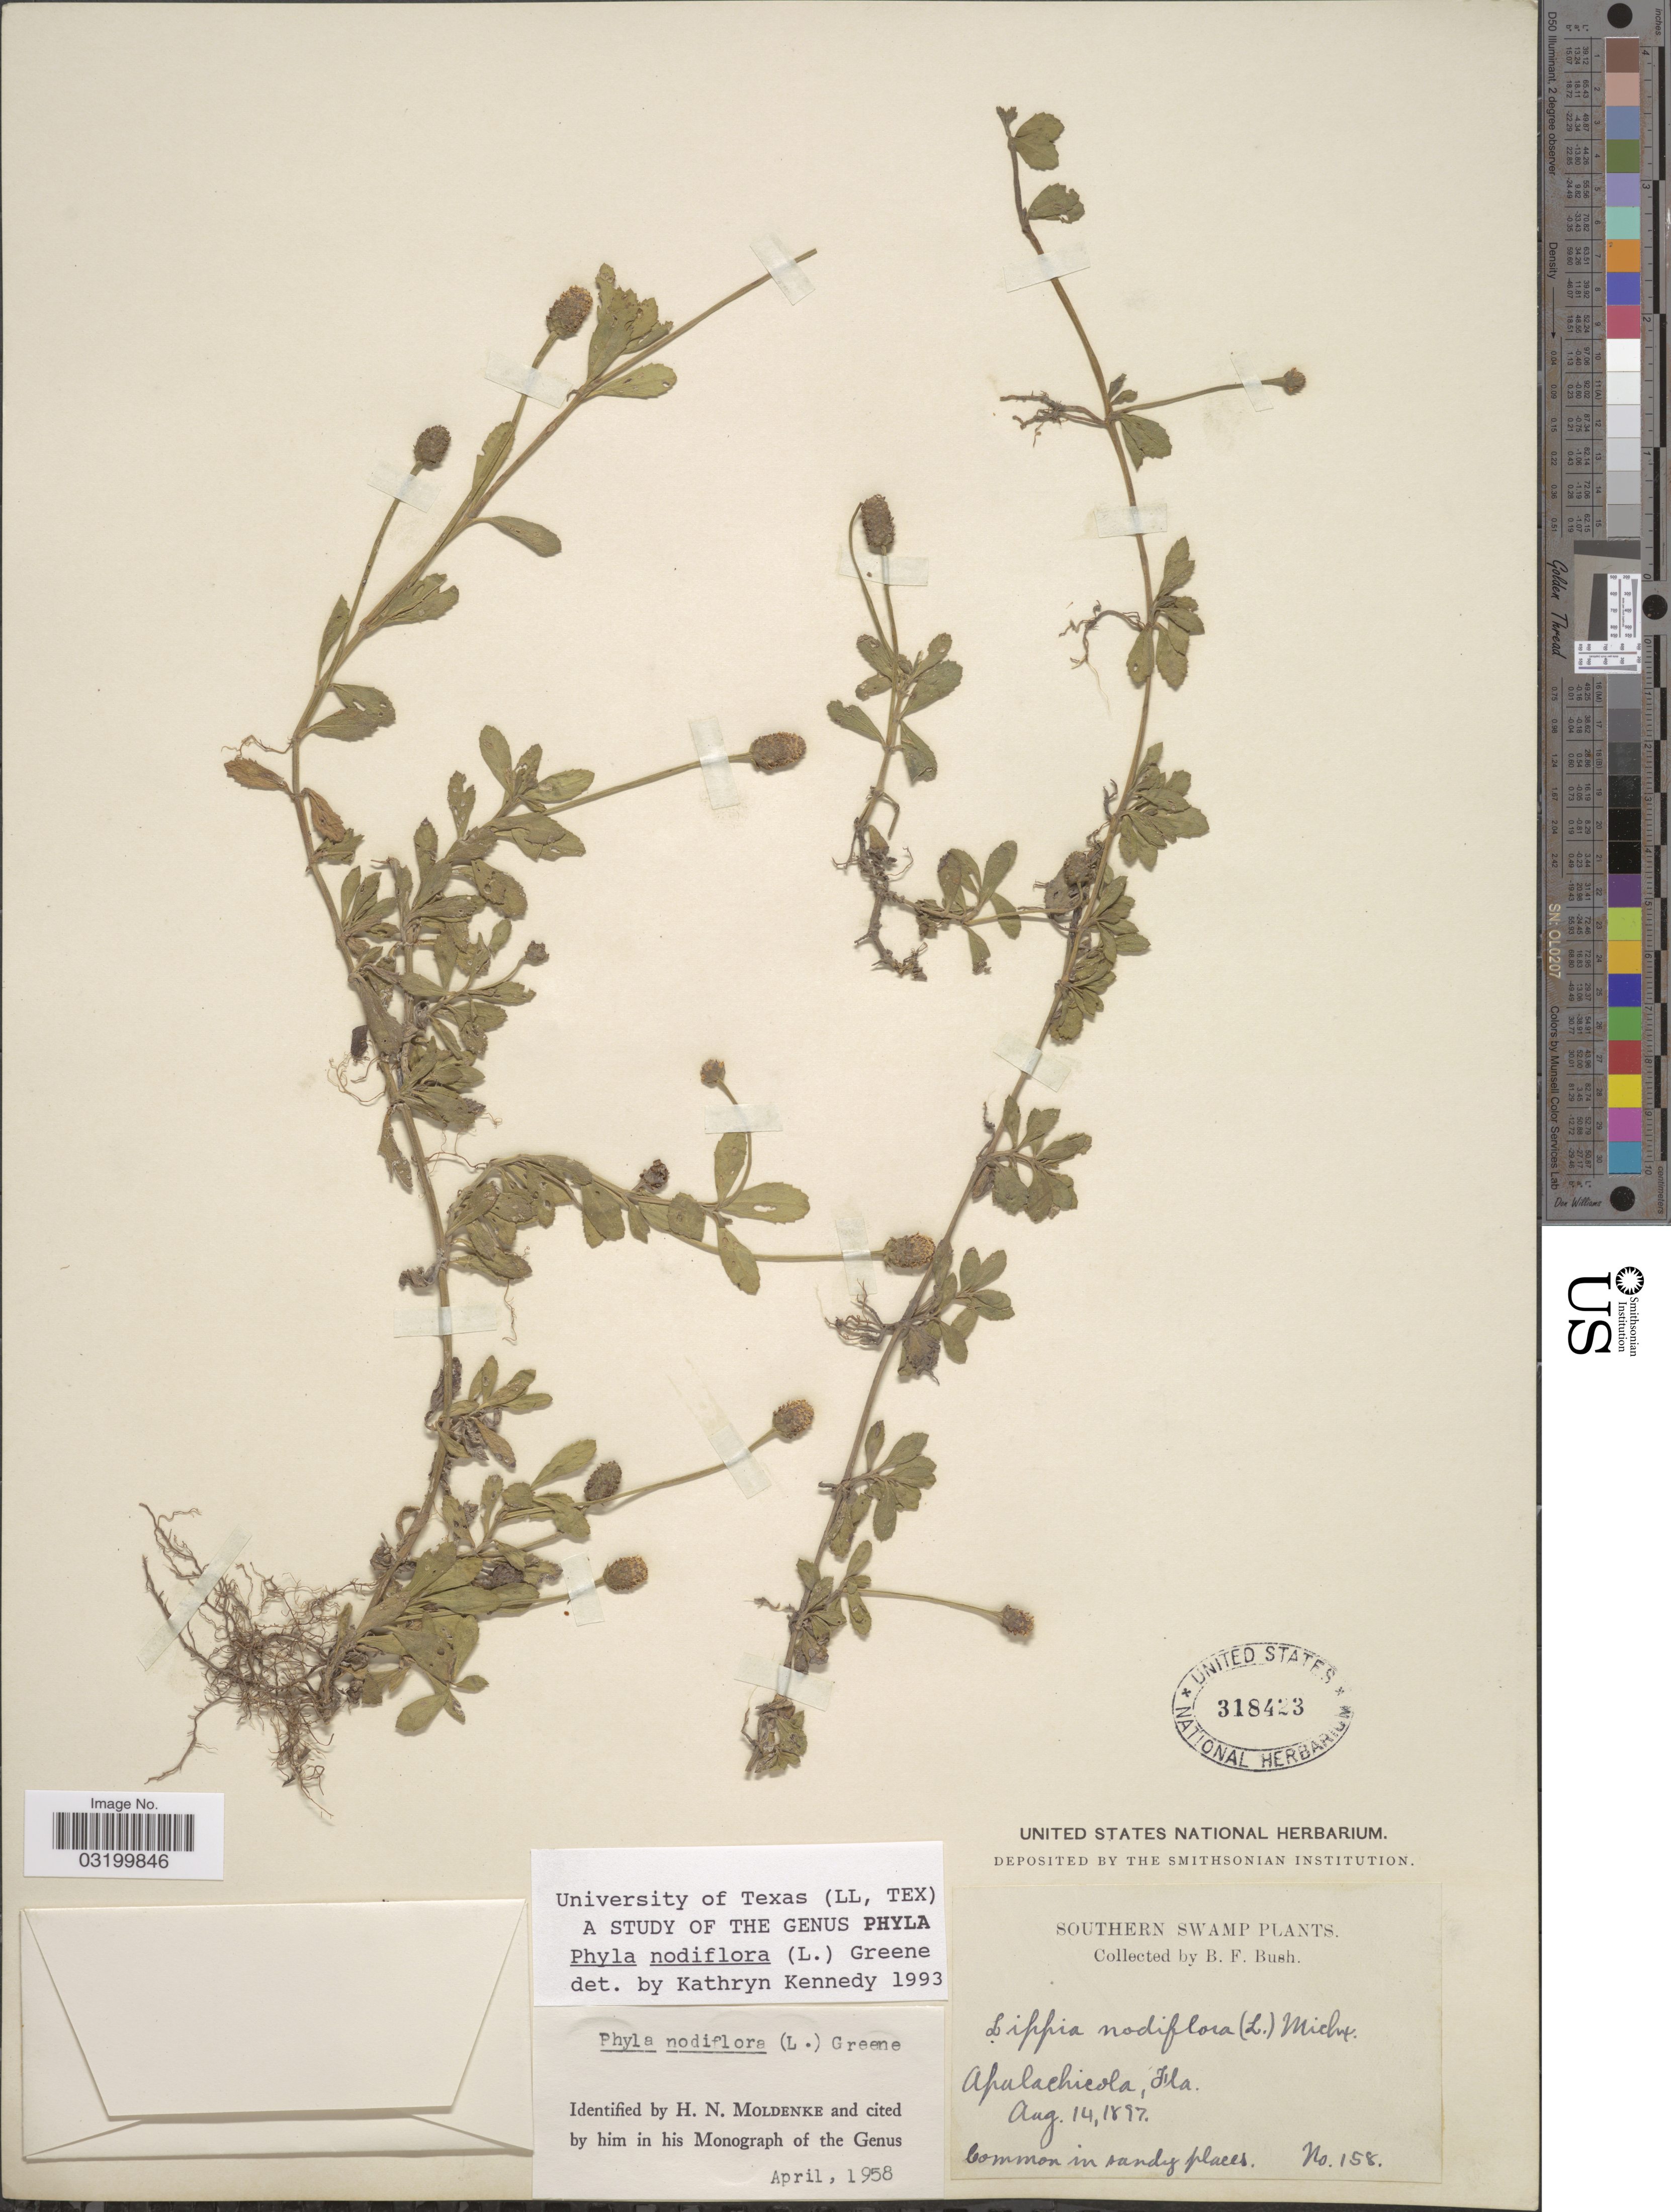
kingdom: Plantae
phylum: Tracheophyta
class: Magnoliopsida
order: Lamiales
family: Verbenaceae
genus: Phyla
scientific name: Phyla nodiflora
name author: (L.) Greene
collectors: B. F. Bush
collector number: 158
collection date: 1897-08-14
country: United States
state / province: Florida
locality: Southern swamp. Apalachicola.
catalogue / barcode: US 318423